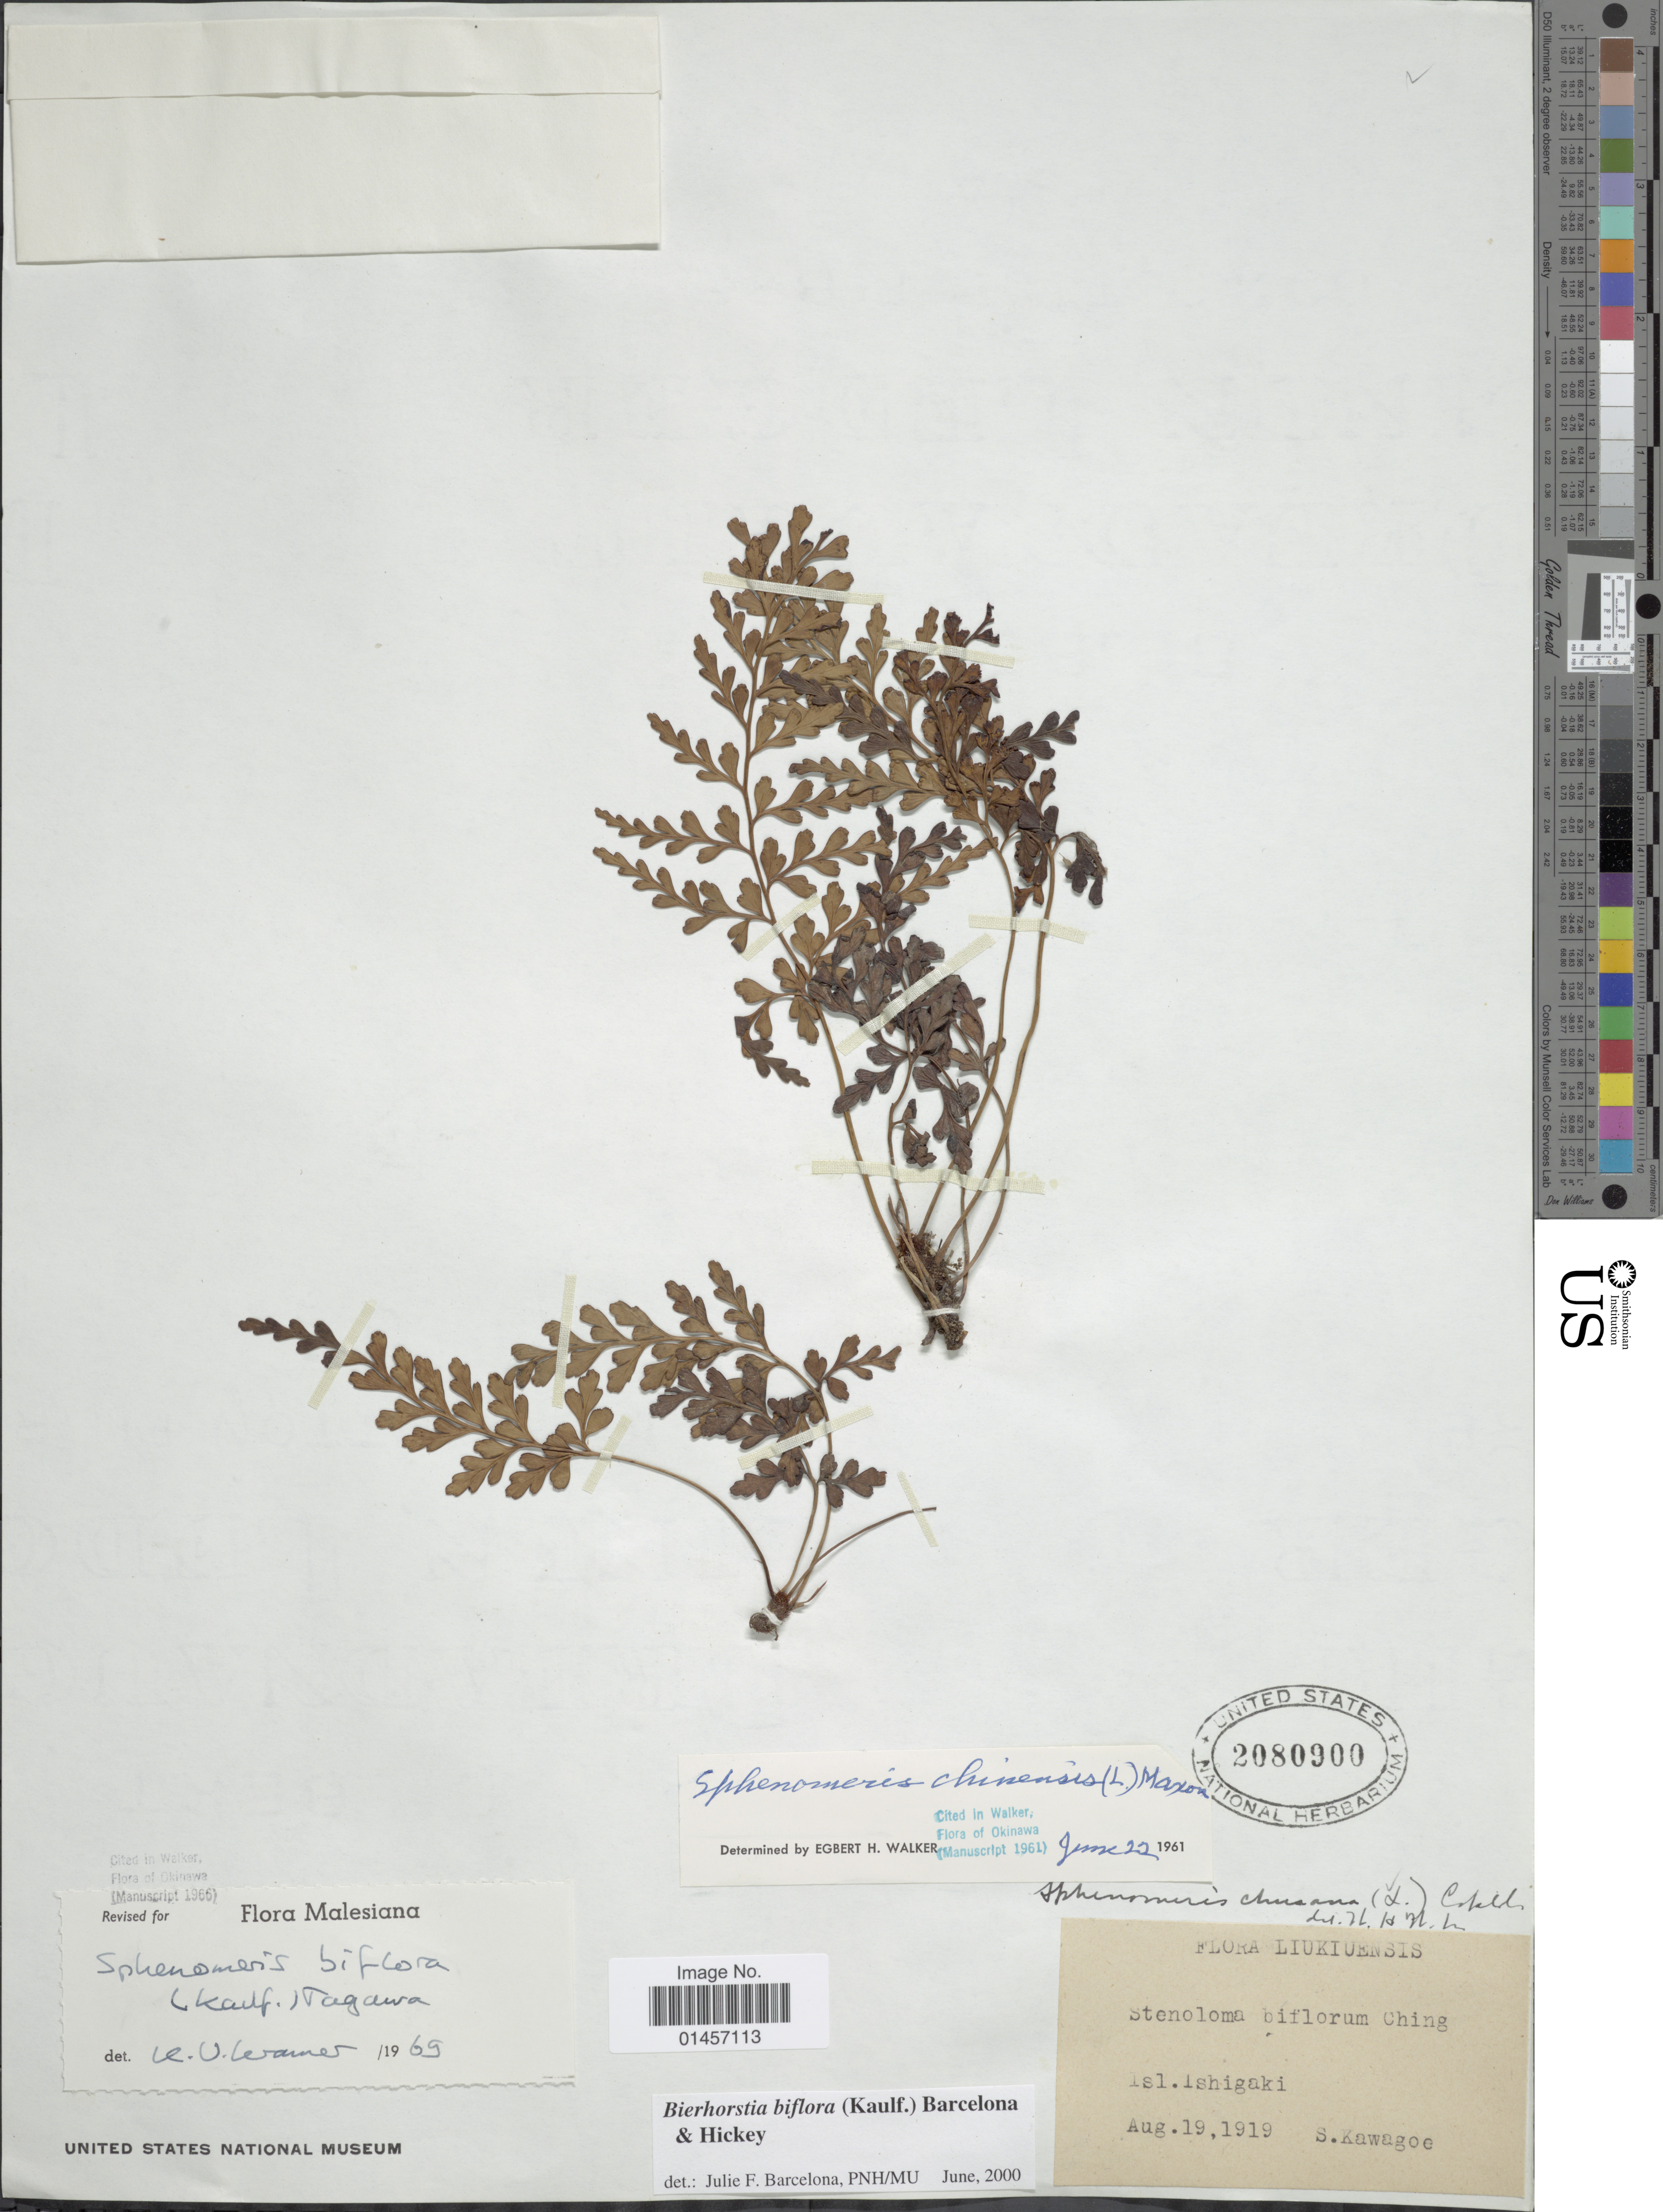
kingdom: Plantae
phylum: Tracheophyta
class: Polypodiopsida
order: Polypodiales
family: Lindsaeaceae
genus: Sphenomeris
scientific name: Sphenomeris biflora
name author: (Kaulf.) Mett.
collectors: S. Kawagoe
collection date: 1919-08-19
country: Japan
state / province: Okinawa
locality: Liukiuensis, Isl. Ishigaki.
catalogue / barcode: US 2080900